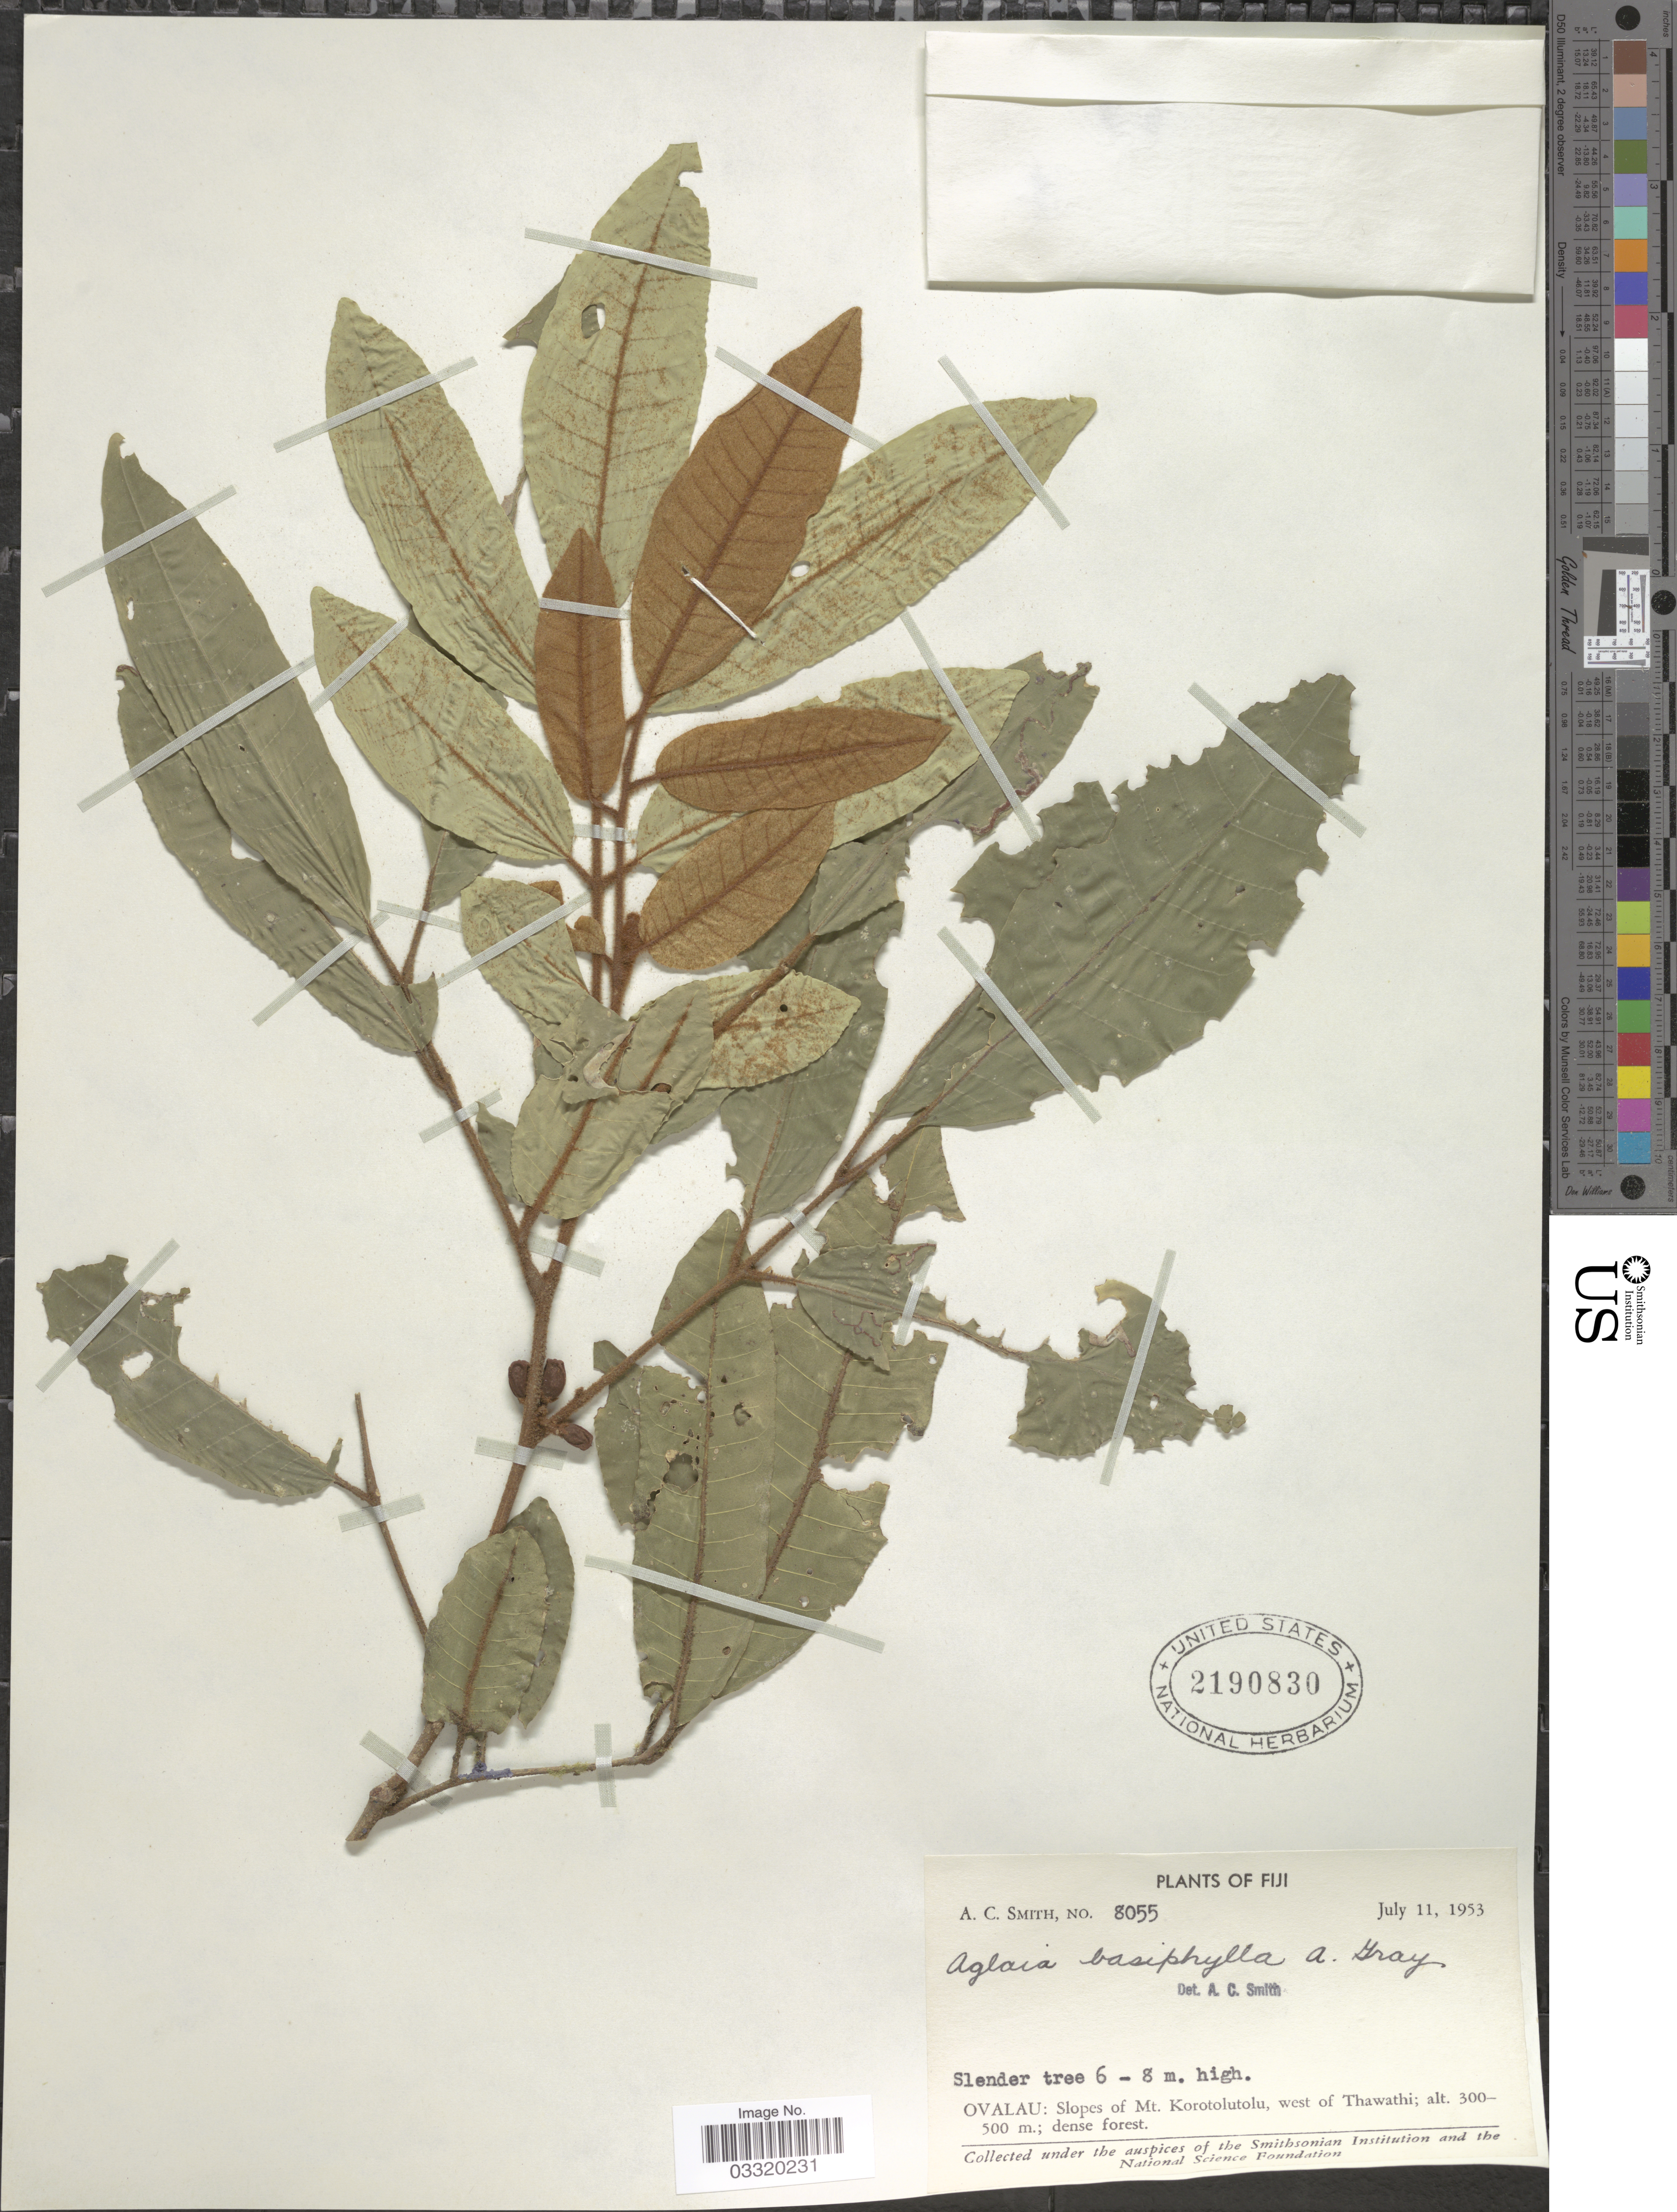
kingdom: Plantae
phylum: Tracheophyta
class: Magnoliopsida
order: Sapindales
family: Meliaceae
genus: Aglaia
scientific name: Aglaia basiphylla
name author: A. Gray in Wilkes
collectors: A. C. Smith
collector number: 8055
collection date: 1953-07-11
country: Fiji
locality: Ovalau: Slopes of Mt. Korotolutolu, west of Thawathi.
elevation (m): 300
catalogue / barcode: US 2190830